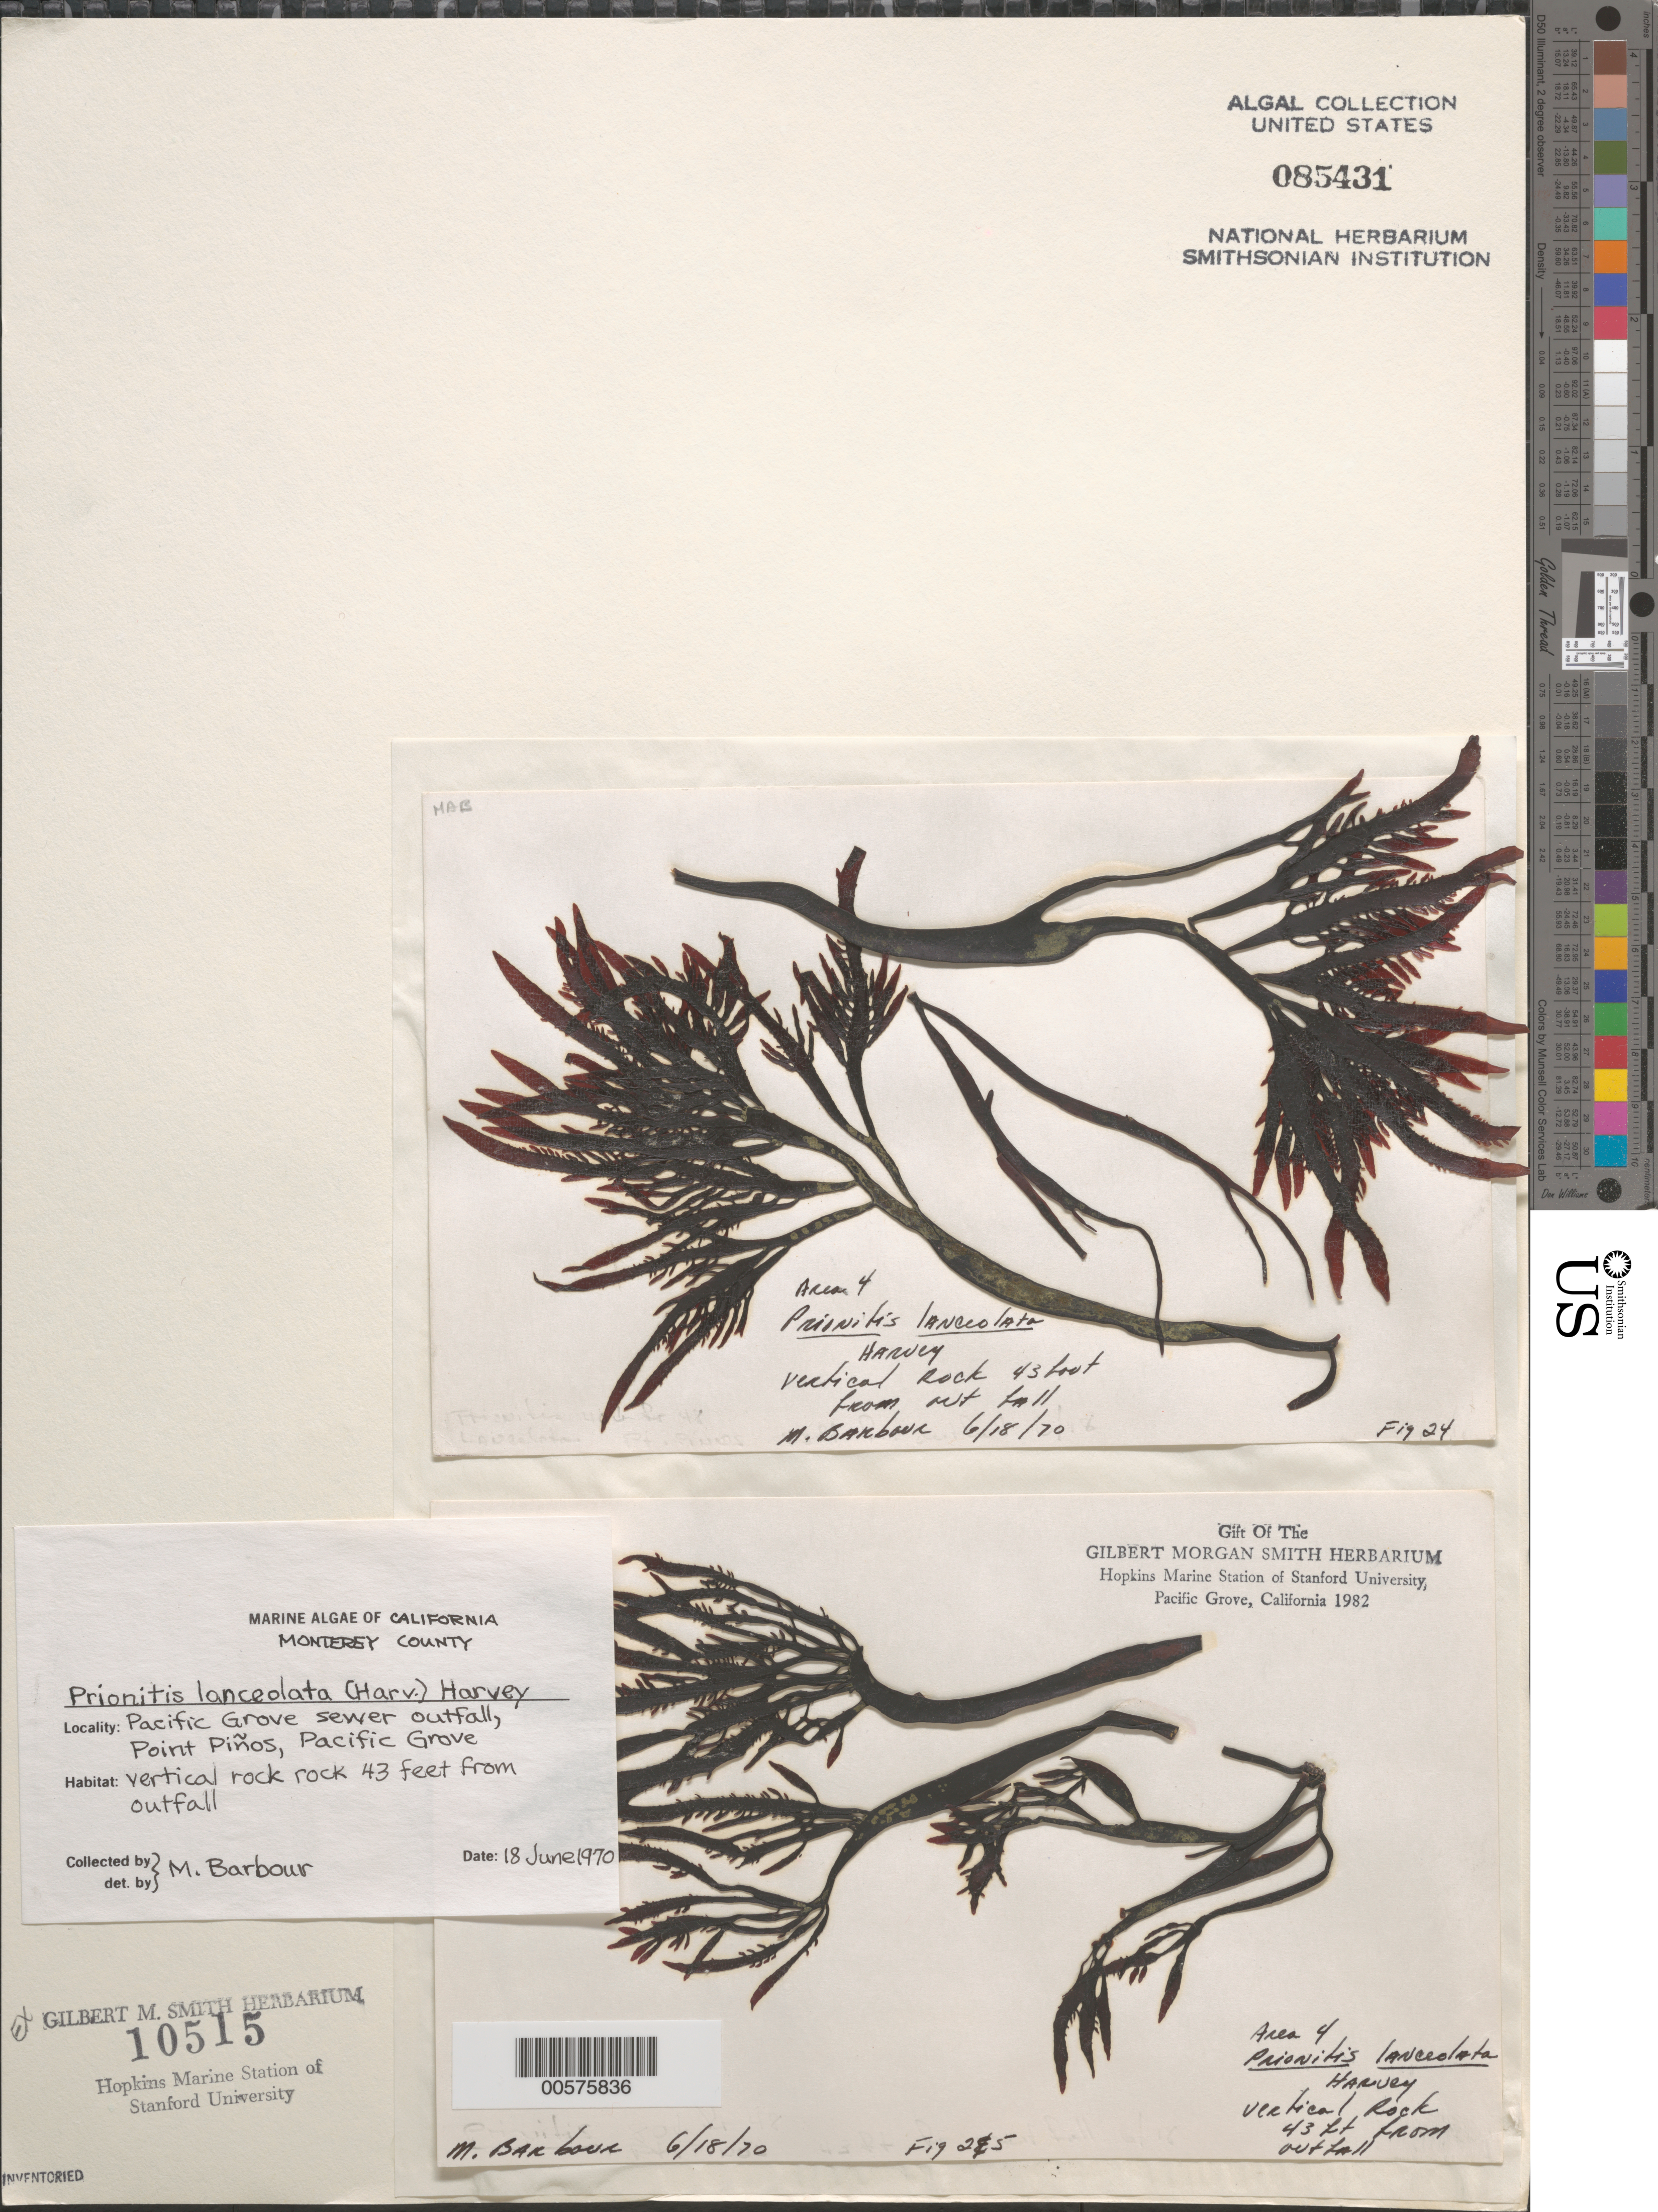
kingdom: Plantae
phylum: Rhodophyta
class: Florideophyceae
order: Cryptonemiales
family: Cryptonemiaceae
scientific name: Prionitis lanceolata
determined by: Barbour, M.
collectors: M. Barbour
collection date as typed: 18 Jun 1970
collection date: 1970-06-18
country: United States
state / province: California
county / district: Monterey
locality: Point Pinos, Pacific Grove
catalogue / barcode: US 85431